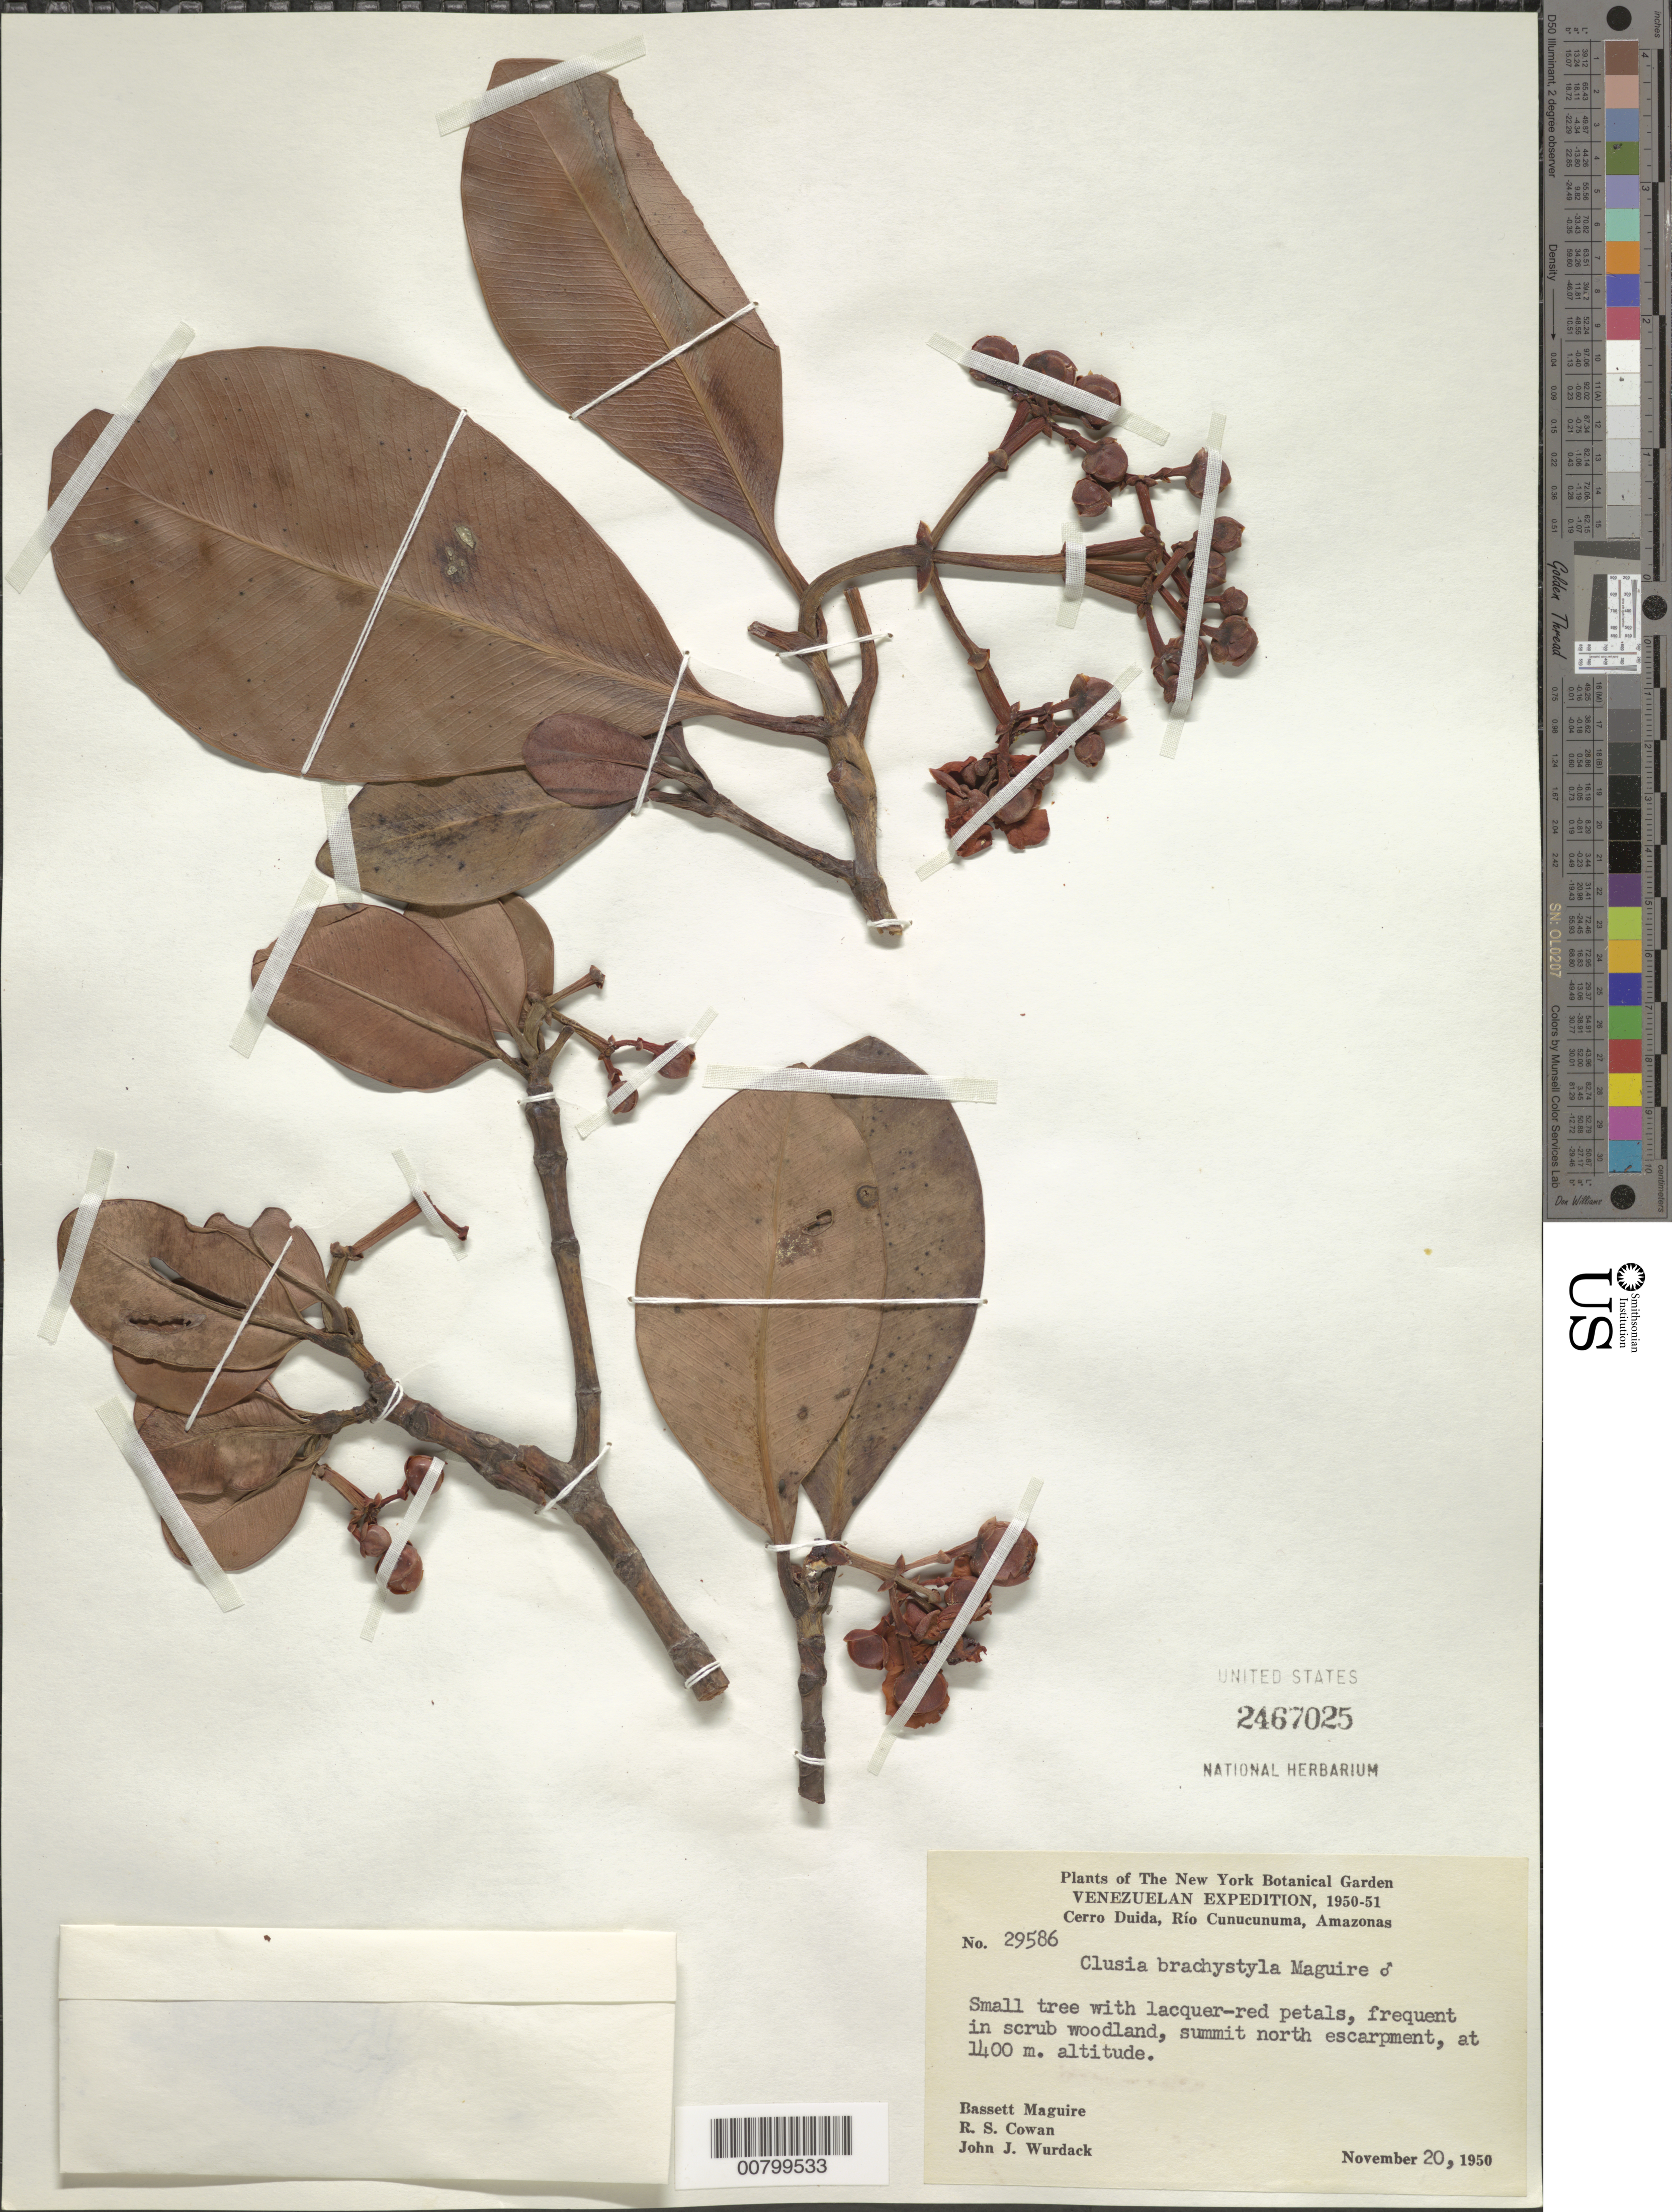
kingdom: Plantae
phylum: Tracheophyta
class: Magnoliopsida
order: Malpighiales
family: Clusiaceae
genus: Clusia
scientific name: Clusia brachystyla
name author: Maguire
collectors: B. Maguire, R. S. Cowan & J. J. Wurdack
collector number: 29586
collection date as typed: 20-Nov-50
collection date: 1950-11-20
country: Venezuela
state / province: Amazonas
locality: Cerro Duida, Río Cunucunuma, above Culebra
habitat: Summit north escarpment, scrub woodland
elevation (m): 1400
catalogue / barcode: US 2467025